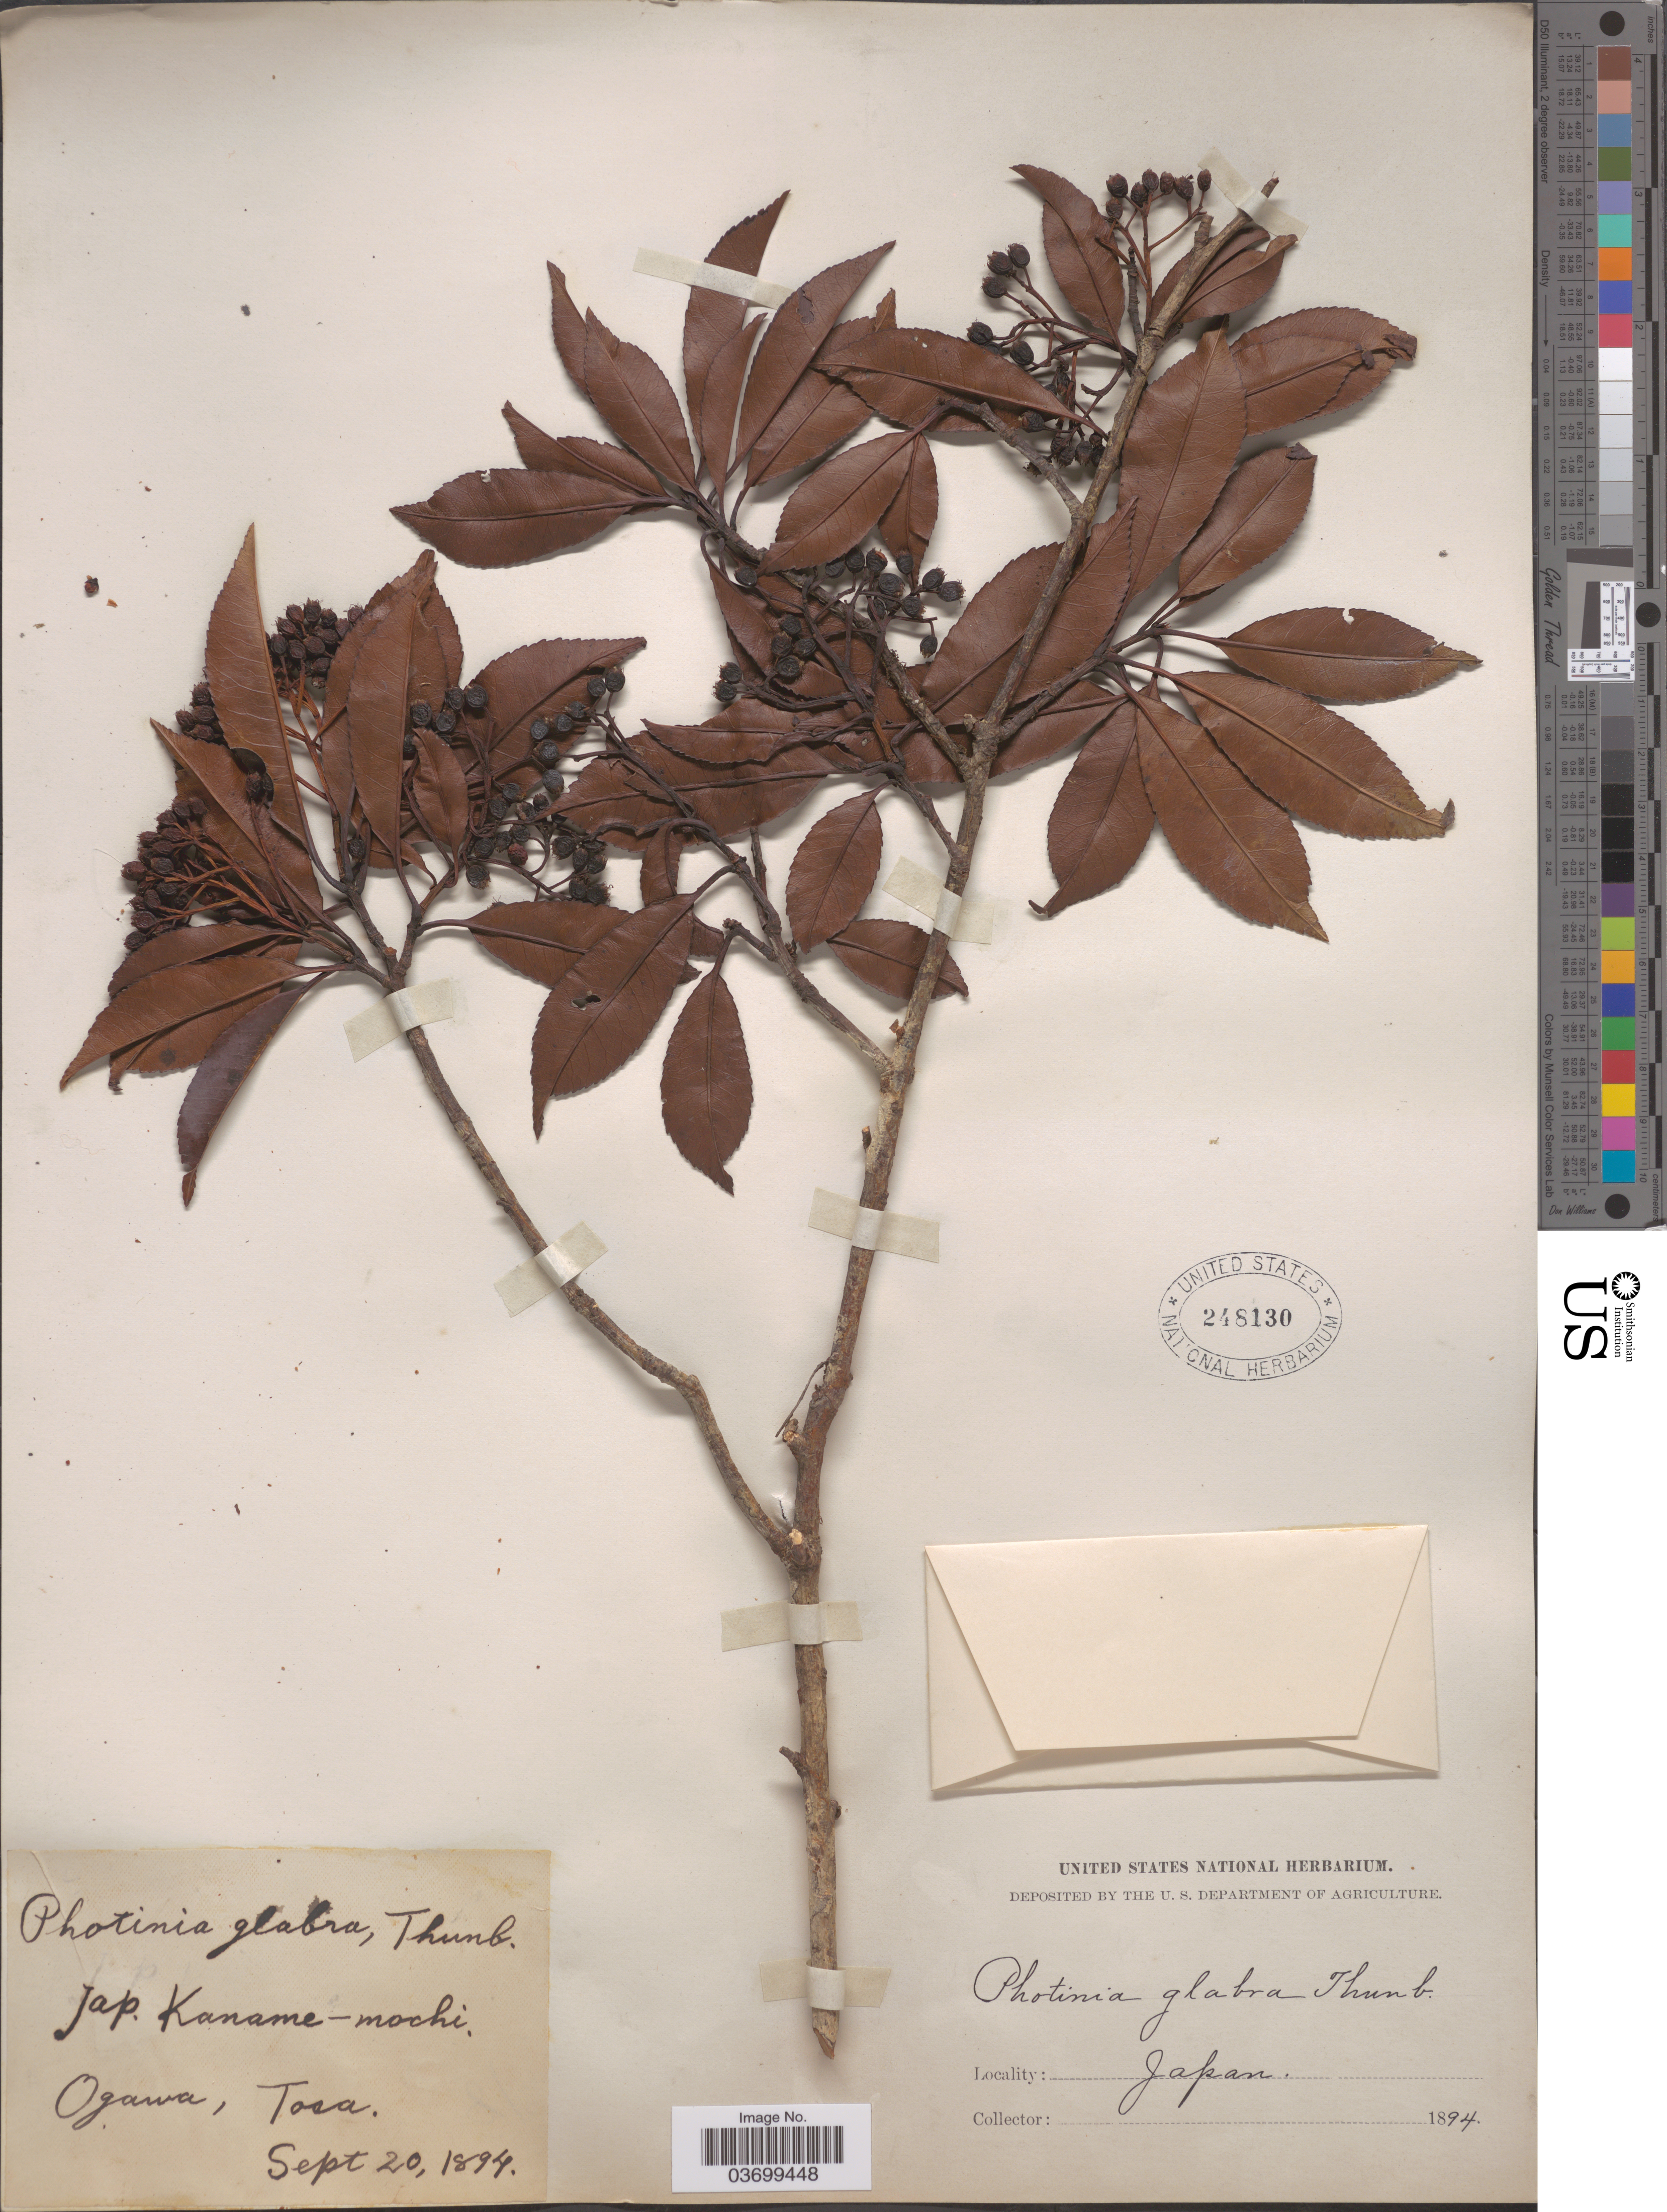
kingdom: Plantae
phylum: Tracheophyta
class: Magnoliopsida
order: Rosales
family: Rosaceae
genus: Photinia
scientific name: Photinia glabra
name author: (Thunb.) Jacob-Makoy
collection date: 1894-09-20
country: Japan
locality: Ogawa, Tosa.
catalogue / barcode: US 248130